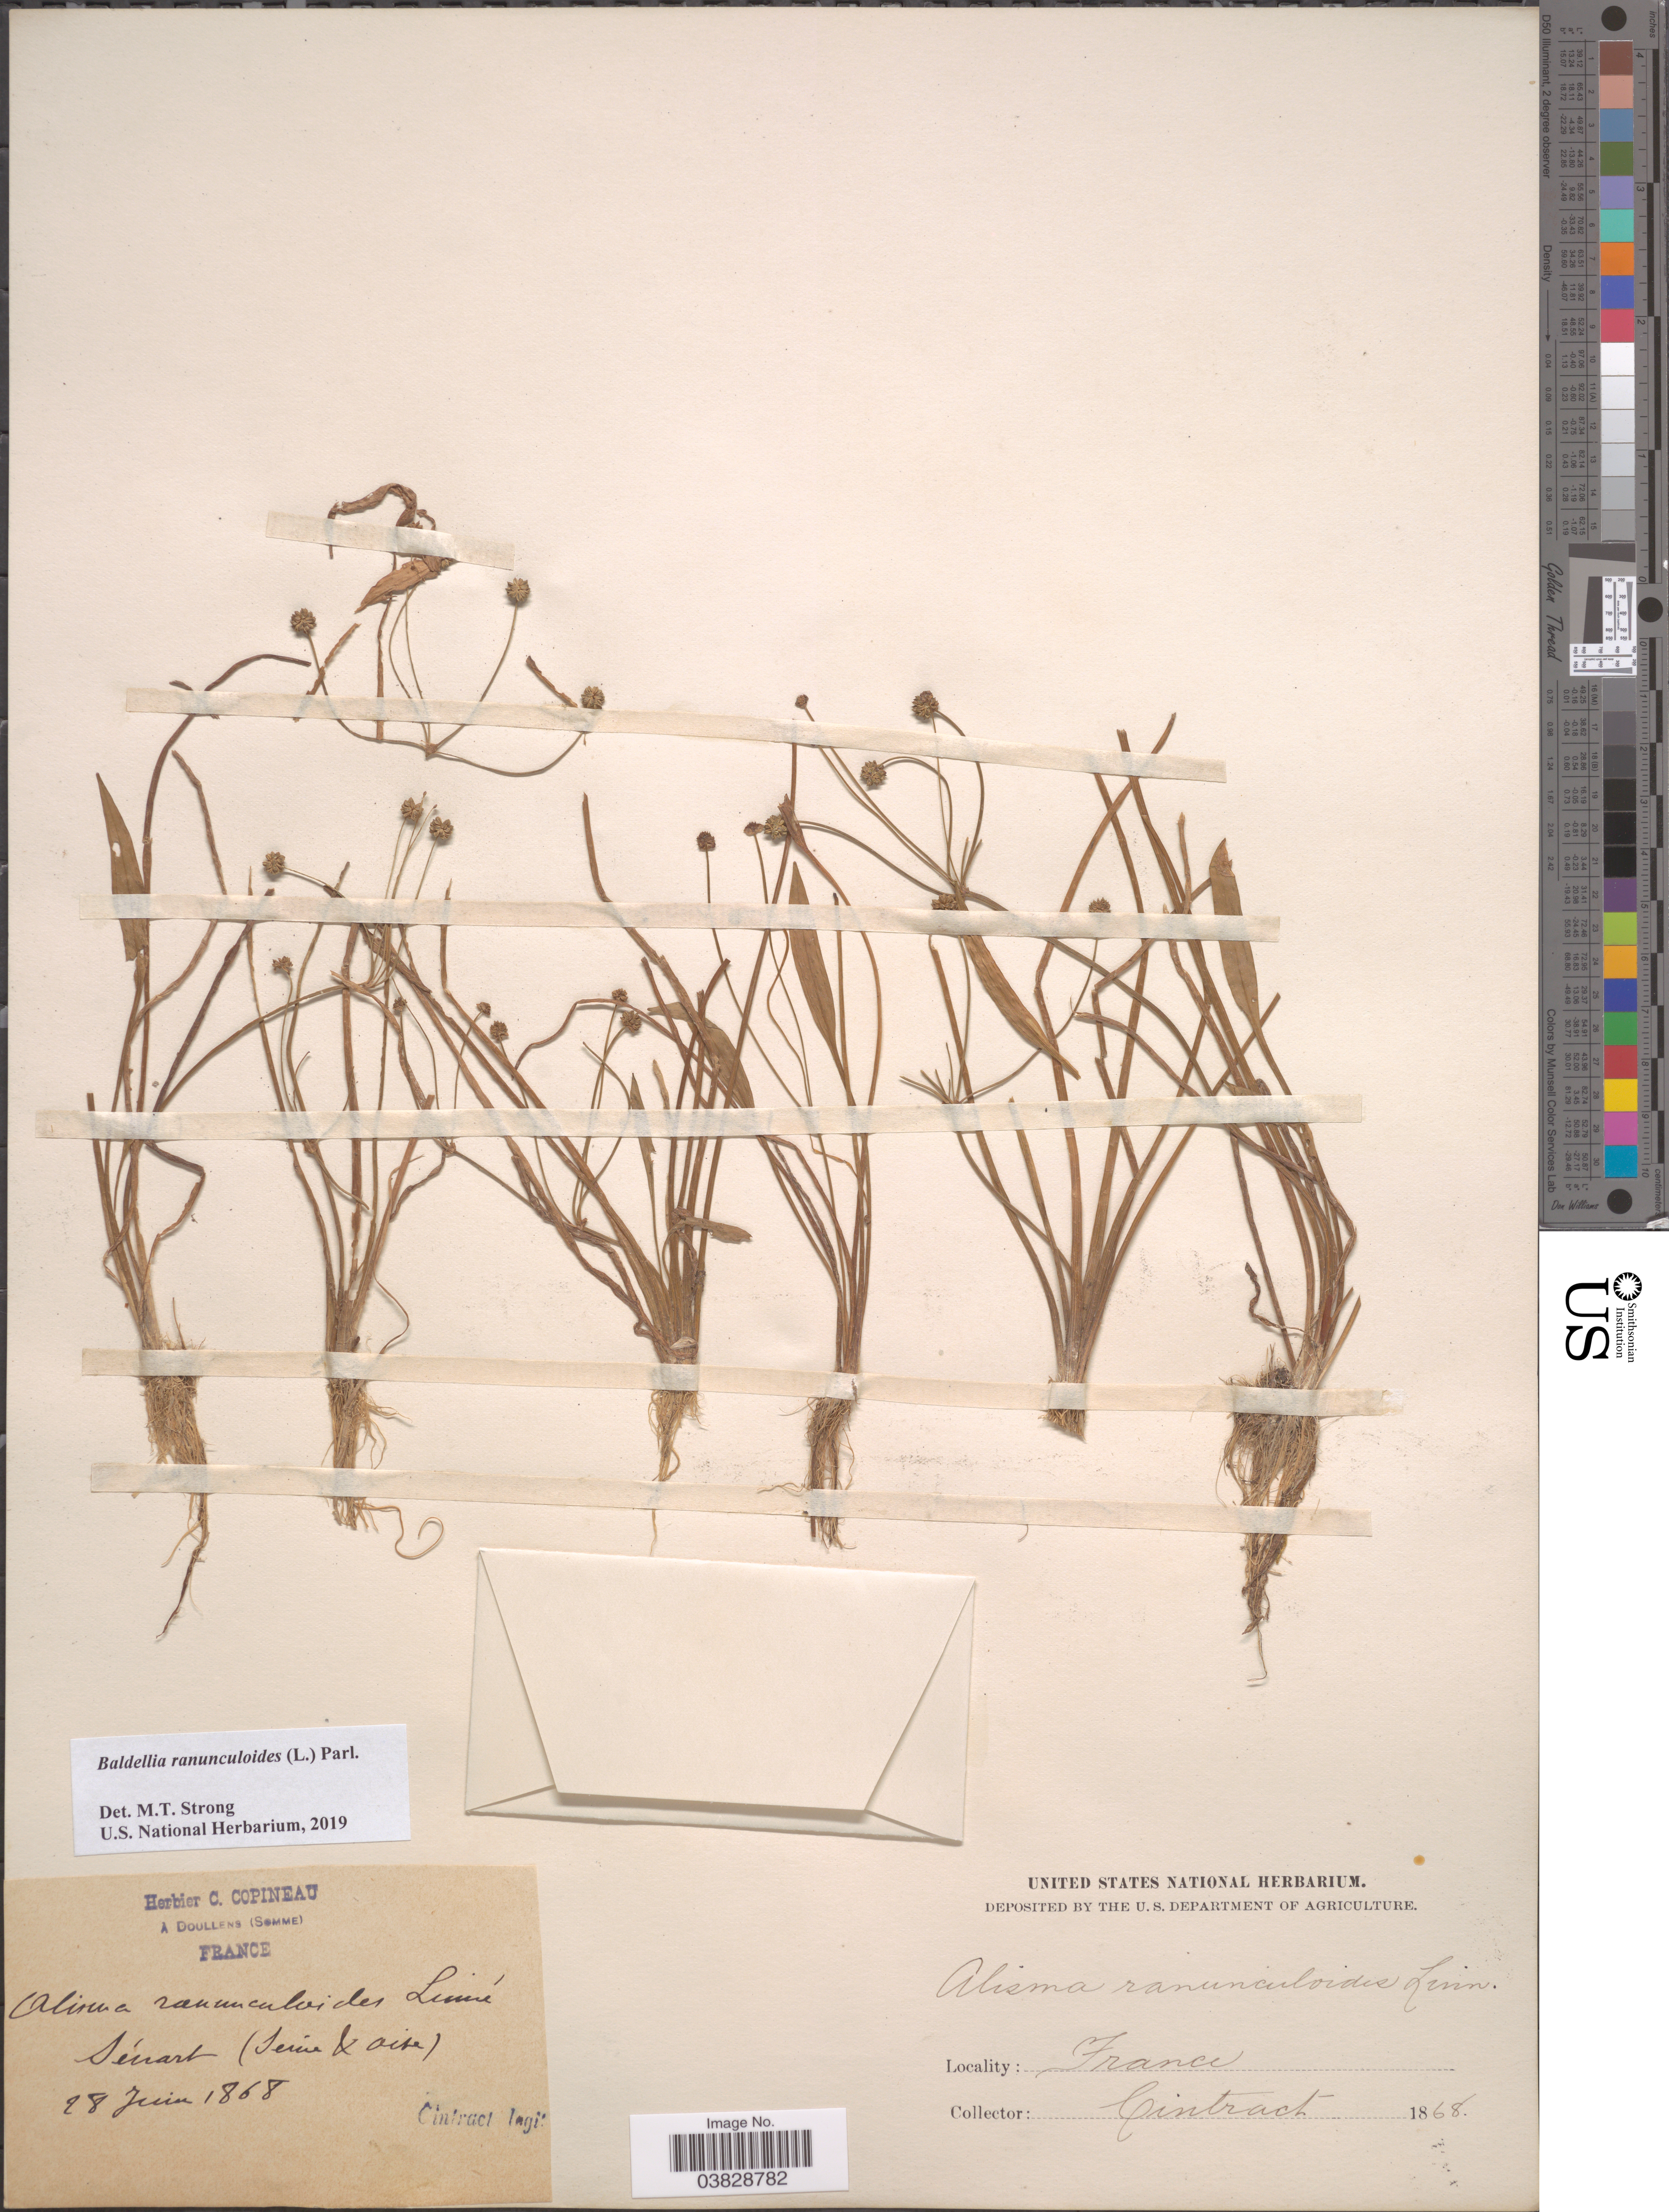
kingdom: Plantae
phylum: Tracheophyta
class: Liliopsida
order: Alismatales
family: Alismataceae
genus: Baldellia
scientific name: Baldellia ranunculoides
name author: (L.) Parl.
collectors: Cintract, --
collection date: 1868-06-28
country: France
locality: Sénart (Seine & Oise).